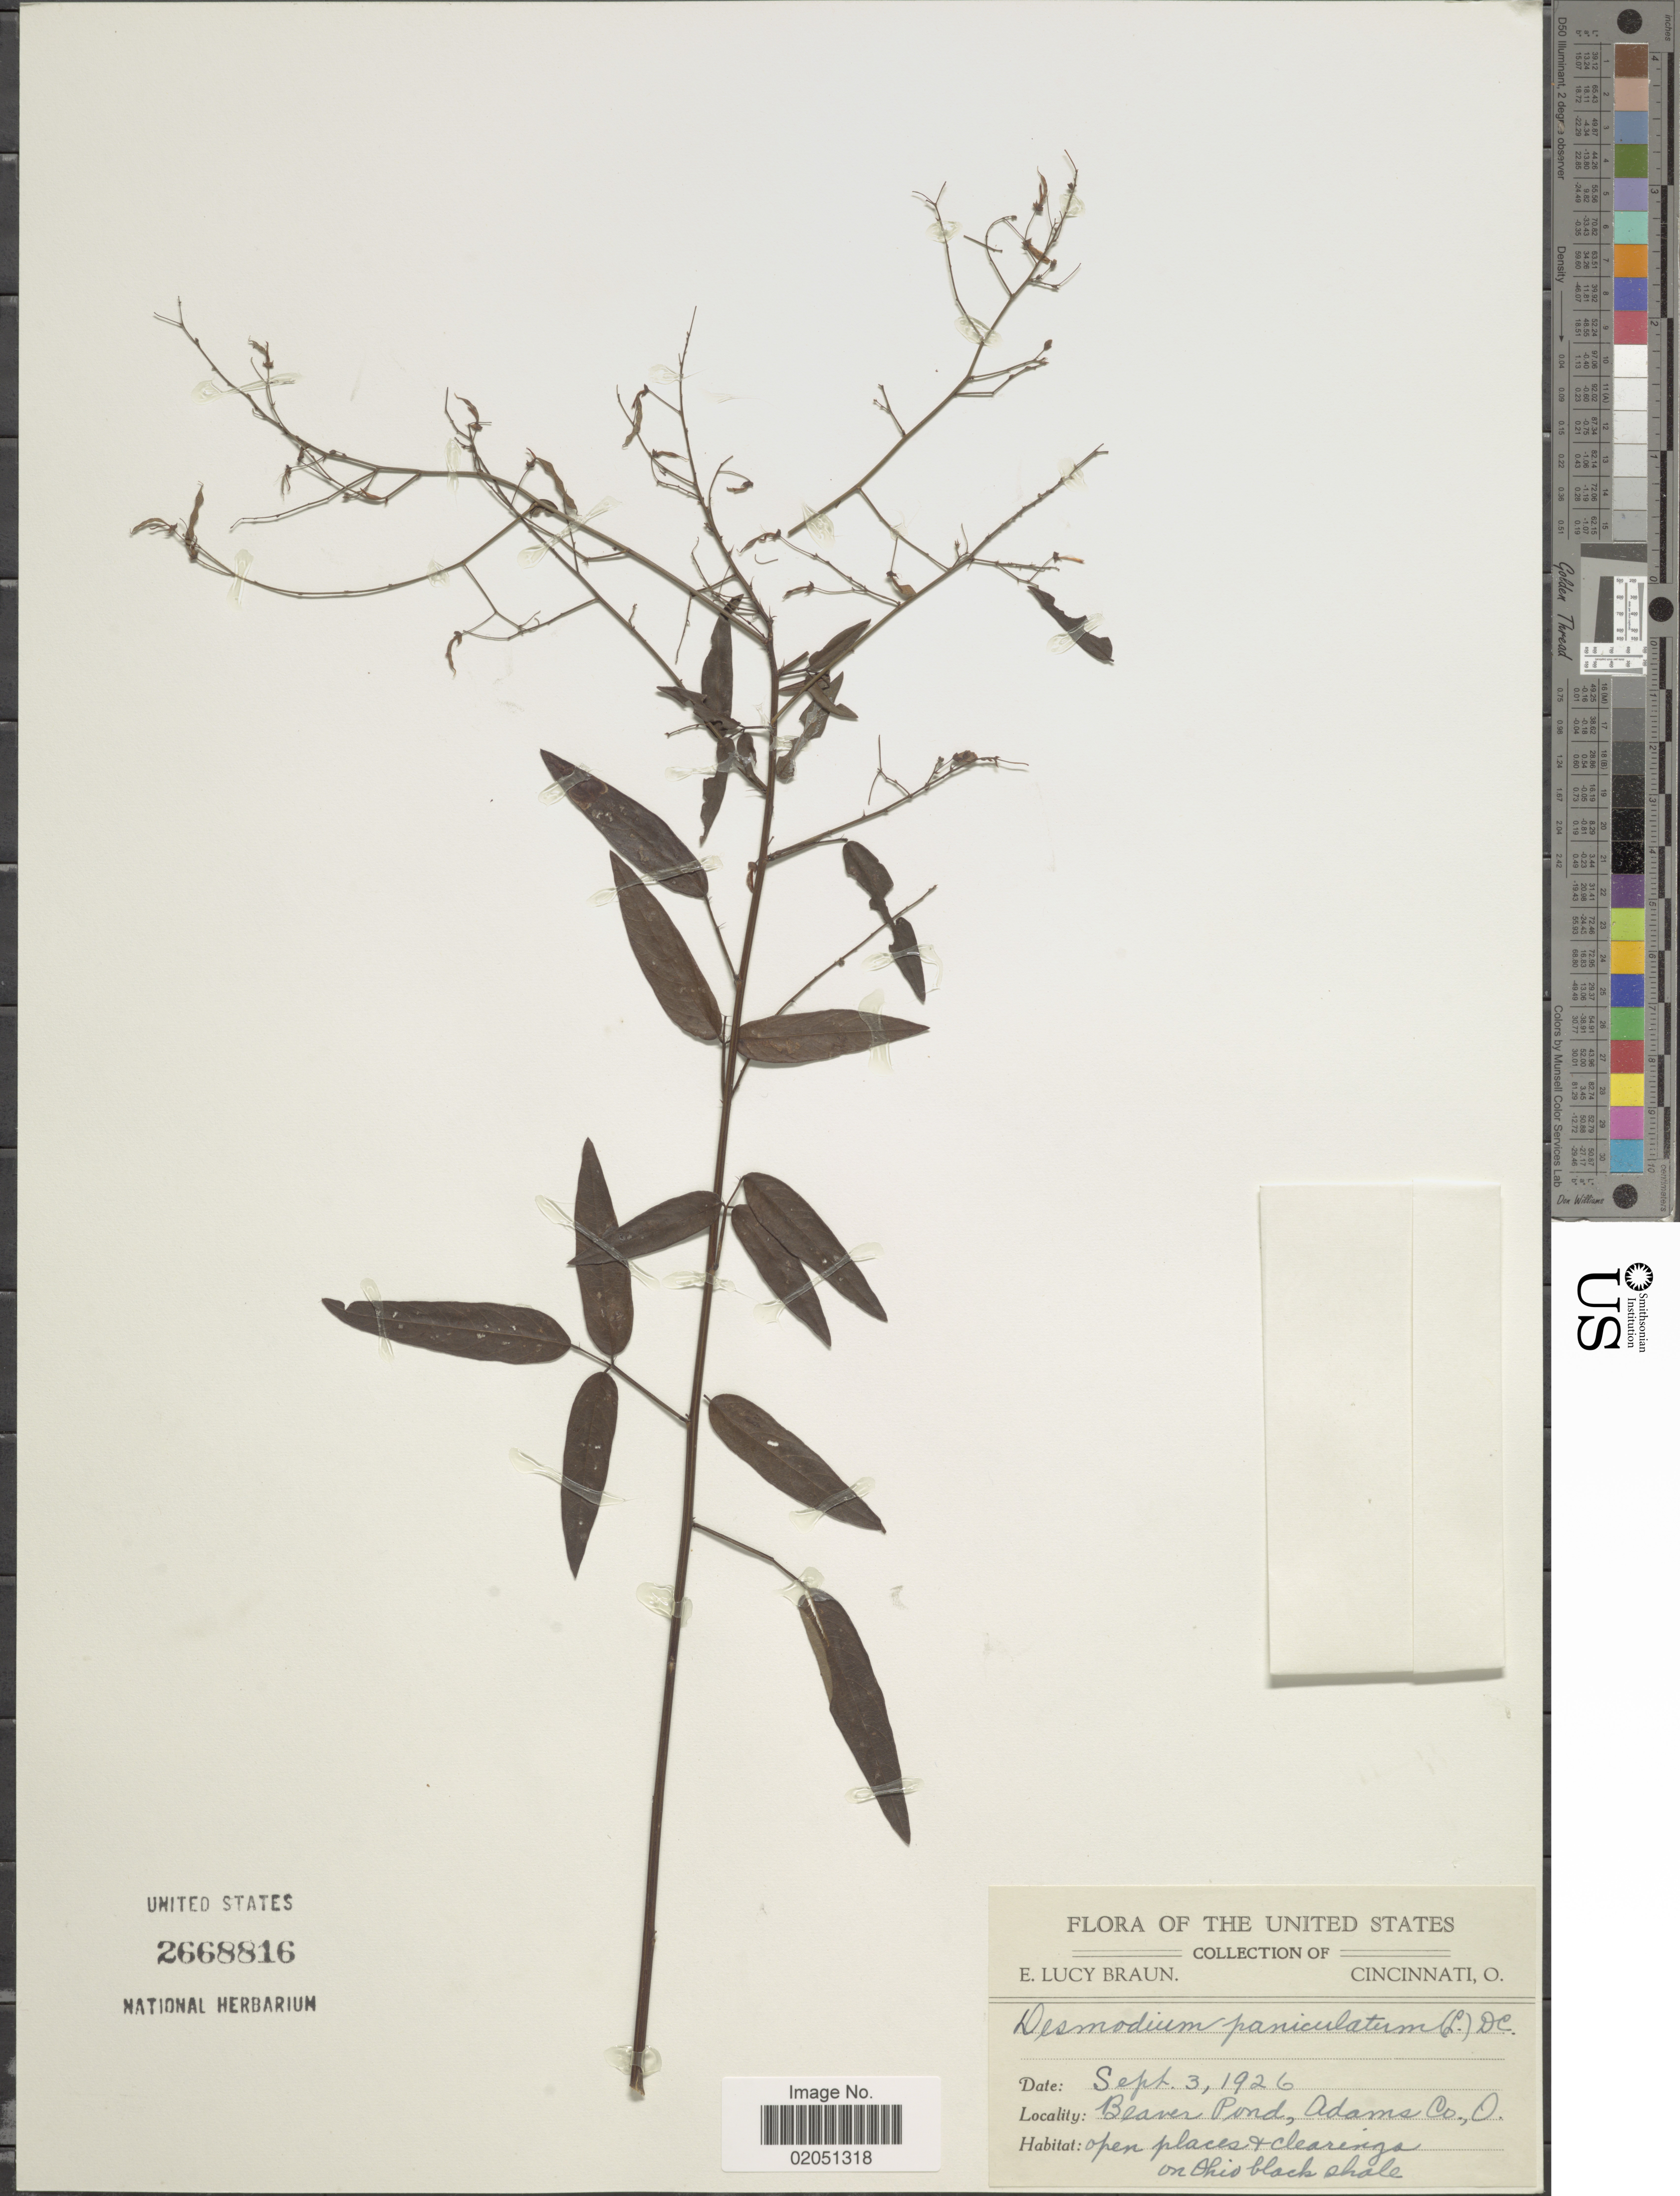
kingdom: Plantae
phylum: Tracheophyta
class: Magnoliopsida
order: Fabales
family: Fabaceae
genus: Desmodium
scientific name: Desmodium paniculatum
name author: (L.) DC.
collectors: E. L. Braun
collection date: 1926-09-03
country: United States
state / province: Ohio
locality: Beaver Pond, Adams Co.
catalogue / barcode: US 2668816